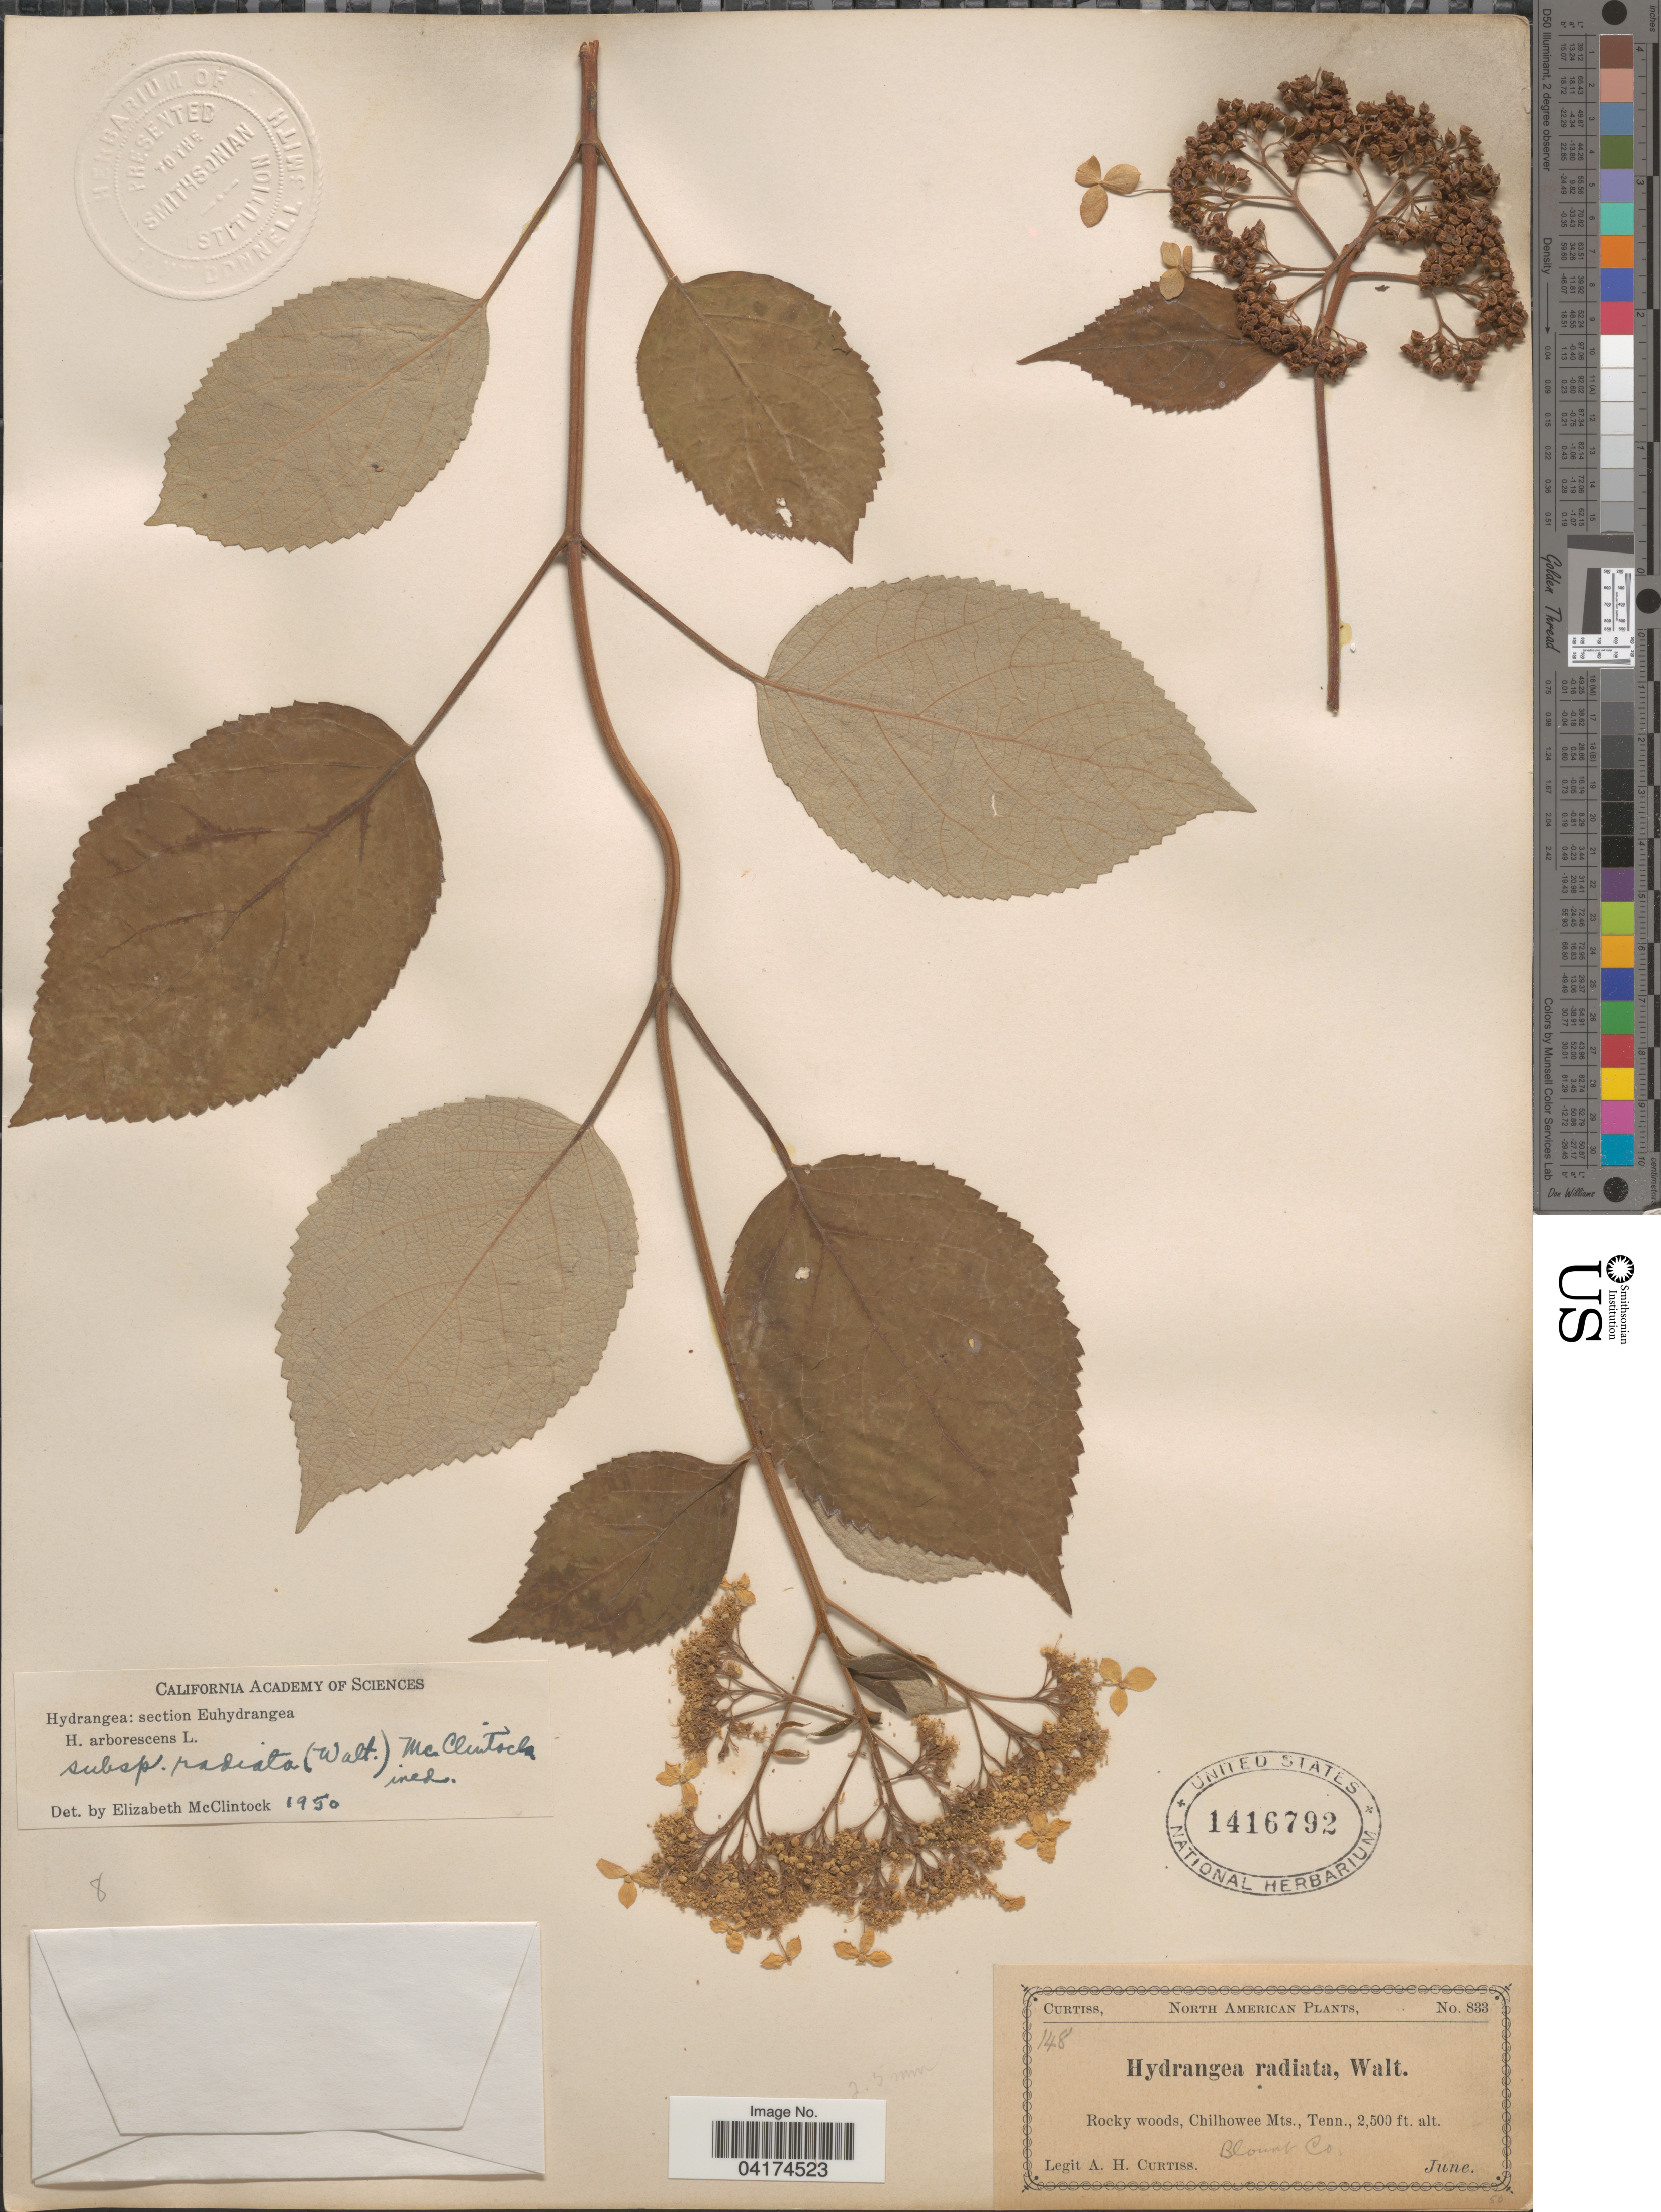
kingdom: Plantae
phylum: Tracheophyta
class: Magnoliopsida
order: Cornales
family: Hydrangeaceae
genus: Hydrangea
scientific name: Hydrangea arborescens subsp. radiata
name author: (Walter) E. M. McClint.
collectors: A. H. Curtiss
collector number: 833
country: United States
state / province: Tennessee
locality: Chilhowee Mts.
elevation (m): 762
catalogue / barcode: US 1416792